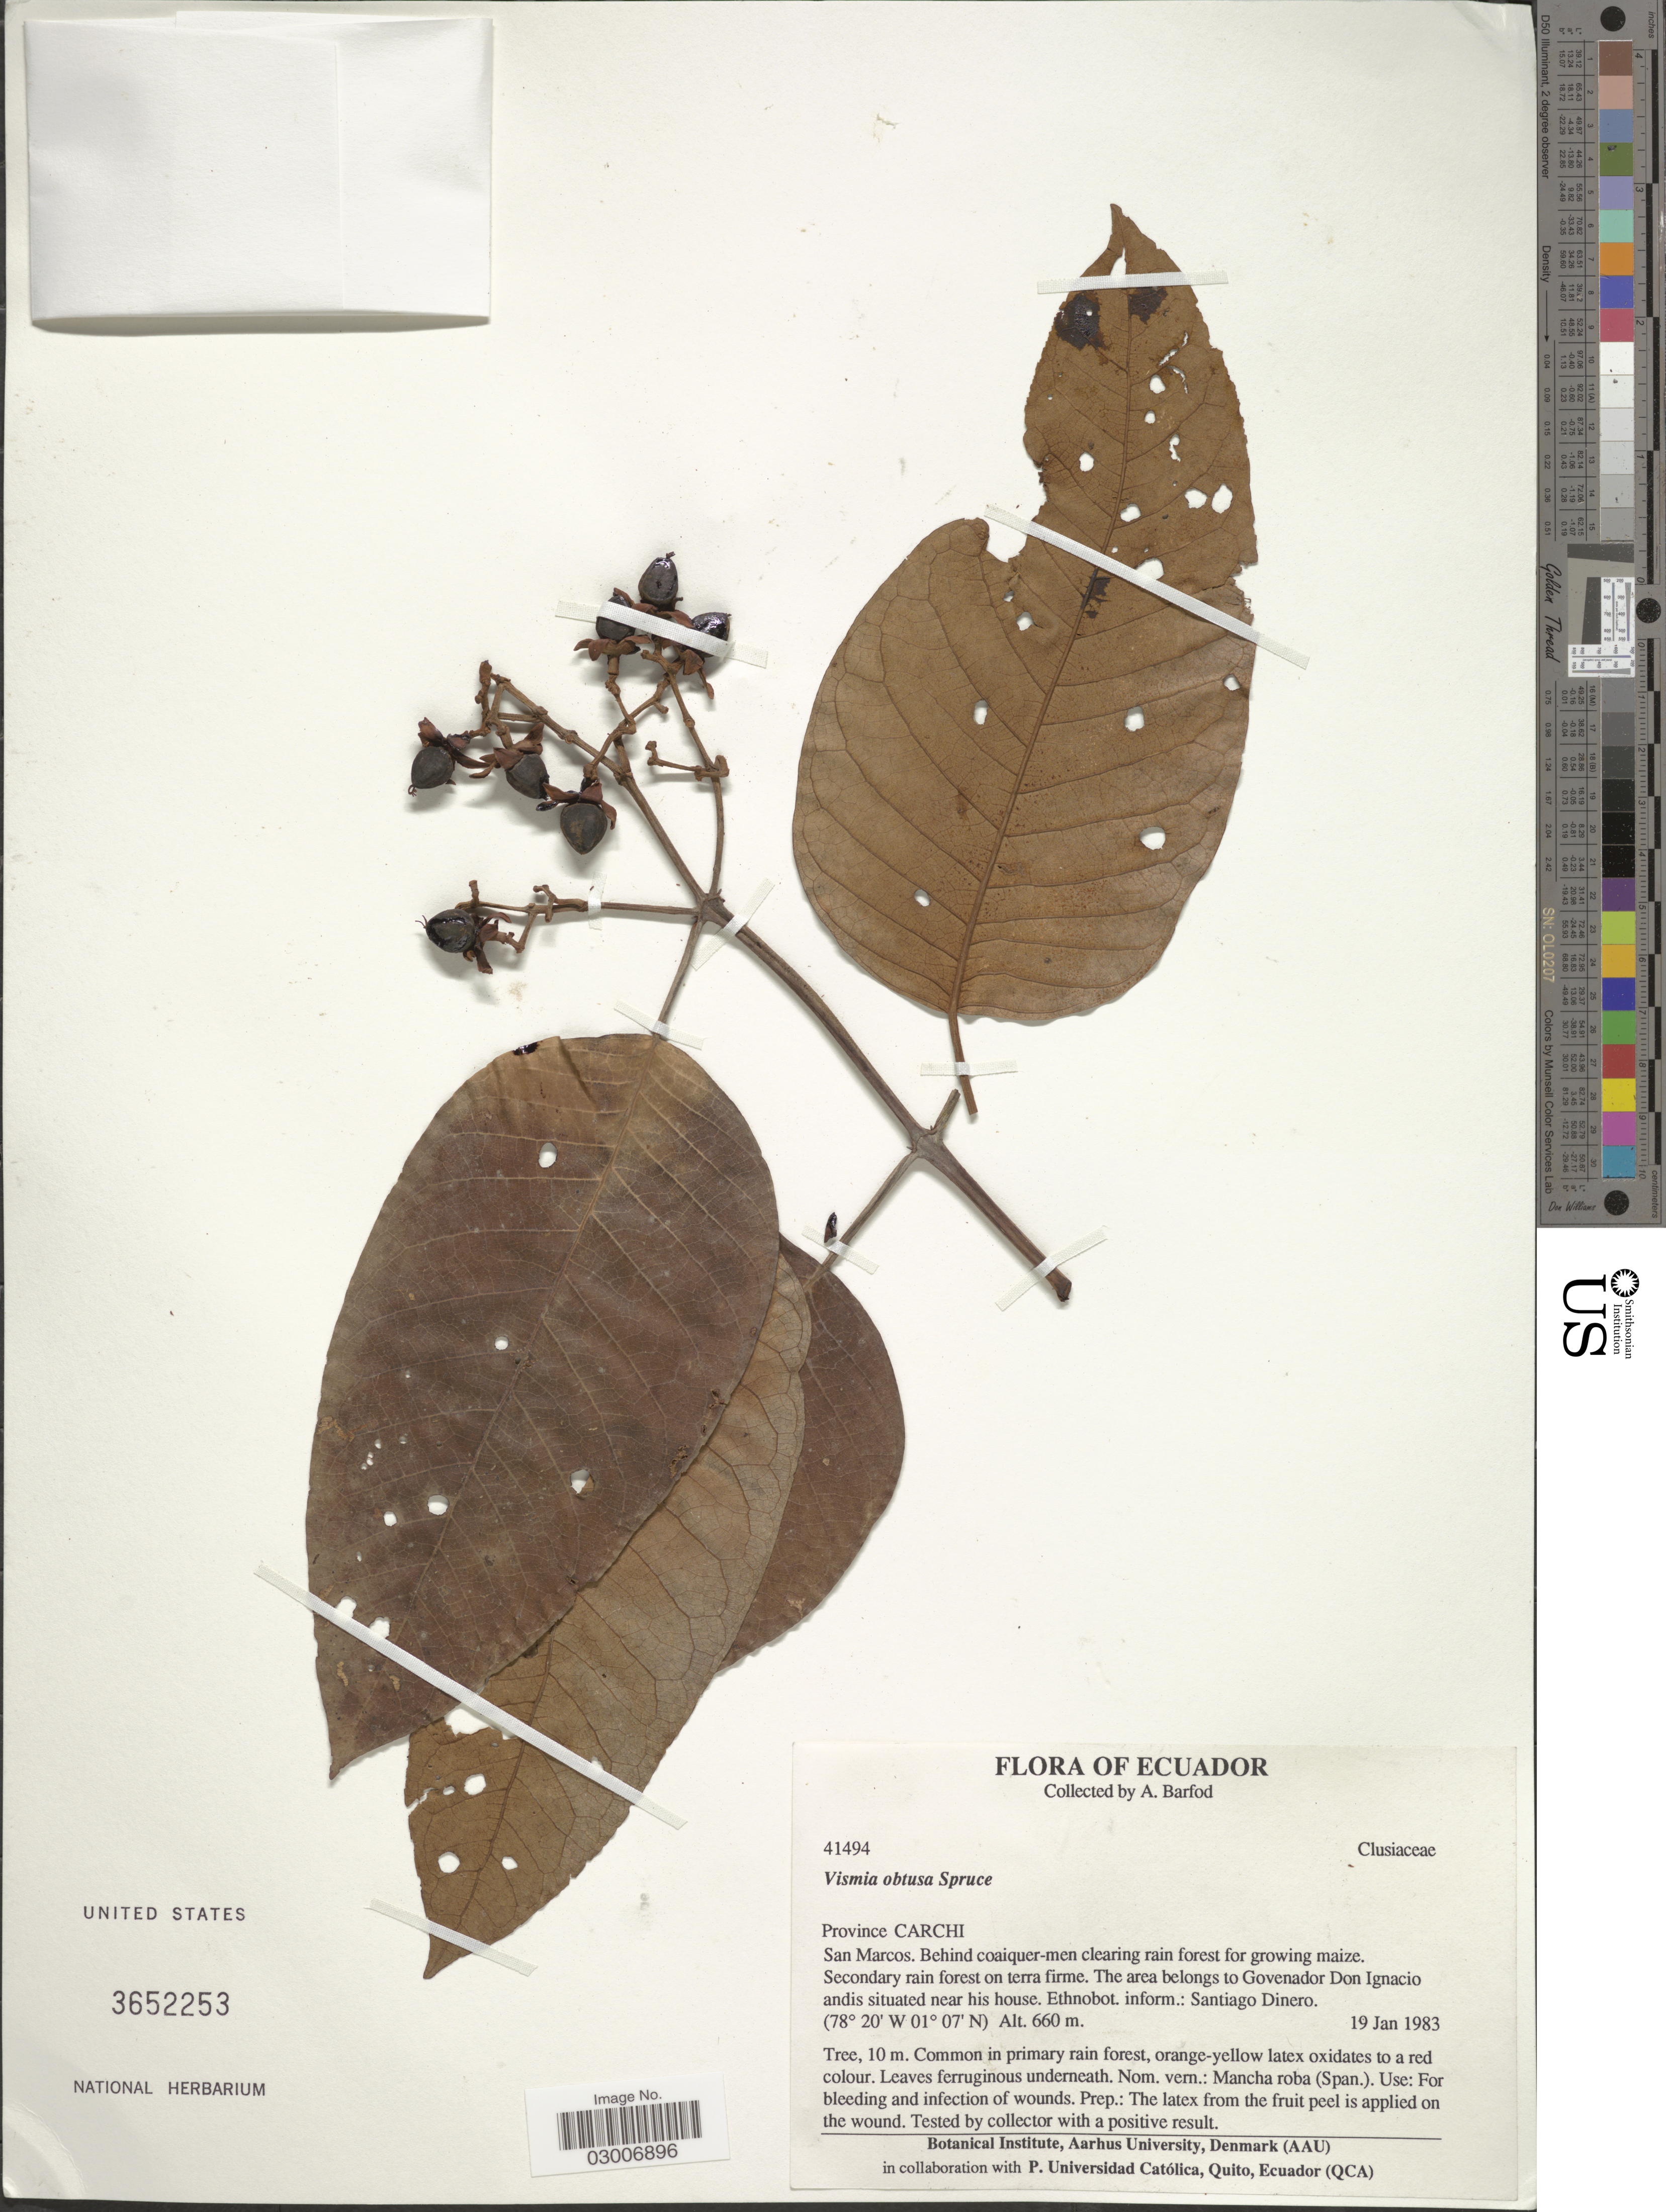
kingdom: Plantae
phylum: Tracheophyta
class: Magnoliopsida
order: Malpighiales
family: Hypericaceae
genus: Vismia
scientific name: Vismia obtusa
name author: Spruce ex Reichardt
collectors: A. Barfod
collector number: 41494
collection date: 1983-01-19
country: Ecuador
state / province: Carchi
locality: Province Carchi. San Marcos.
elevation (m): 660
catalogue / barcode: US 3652253